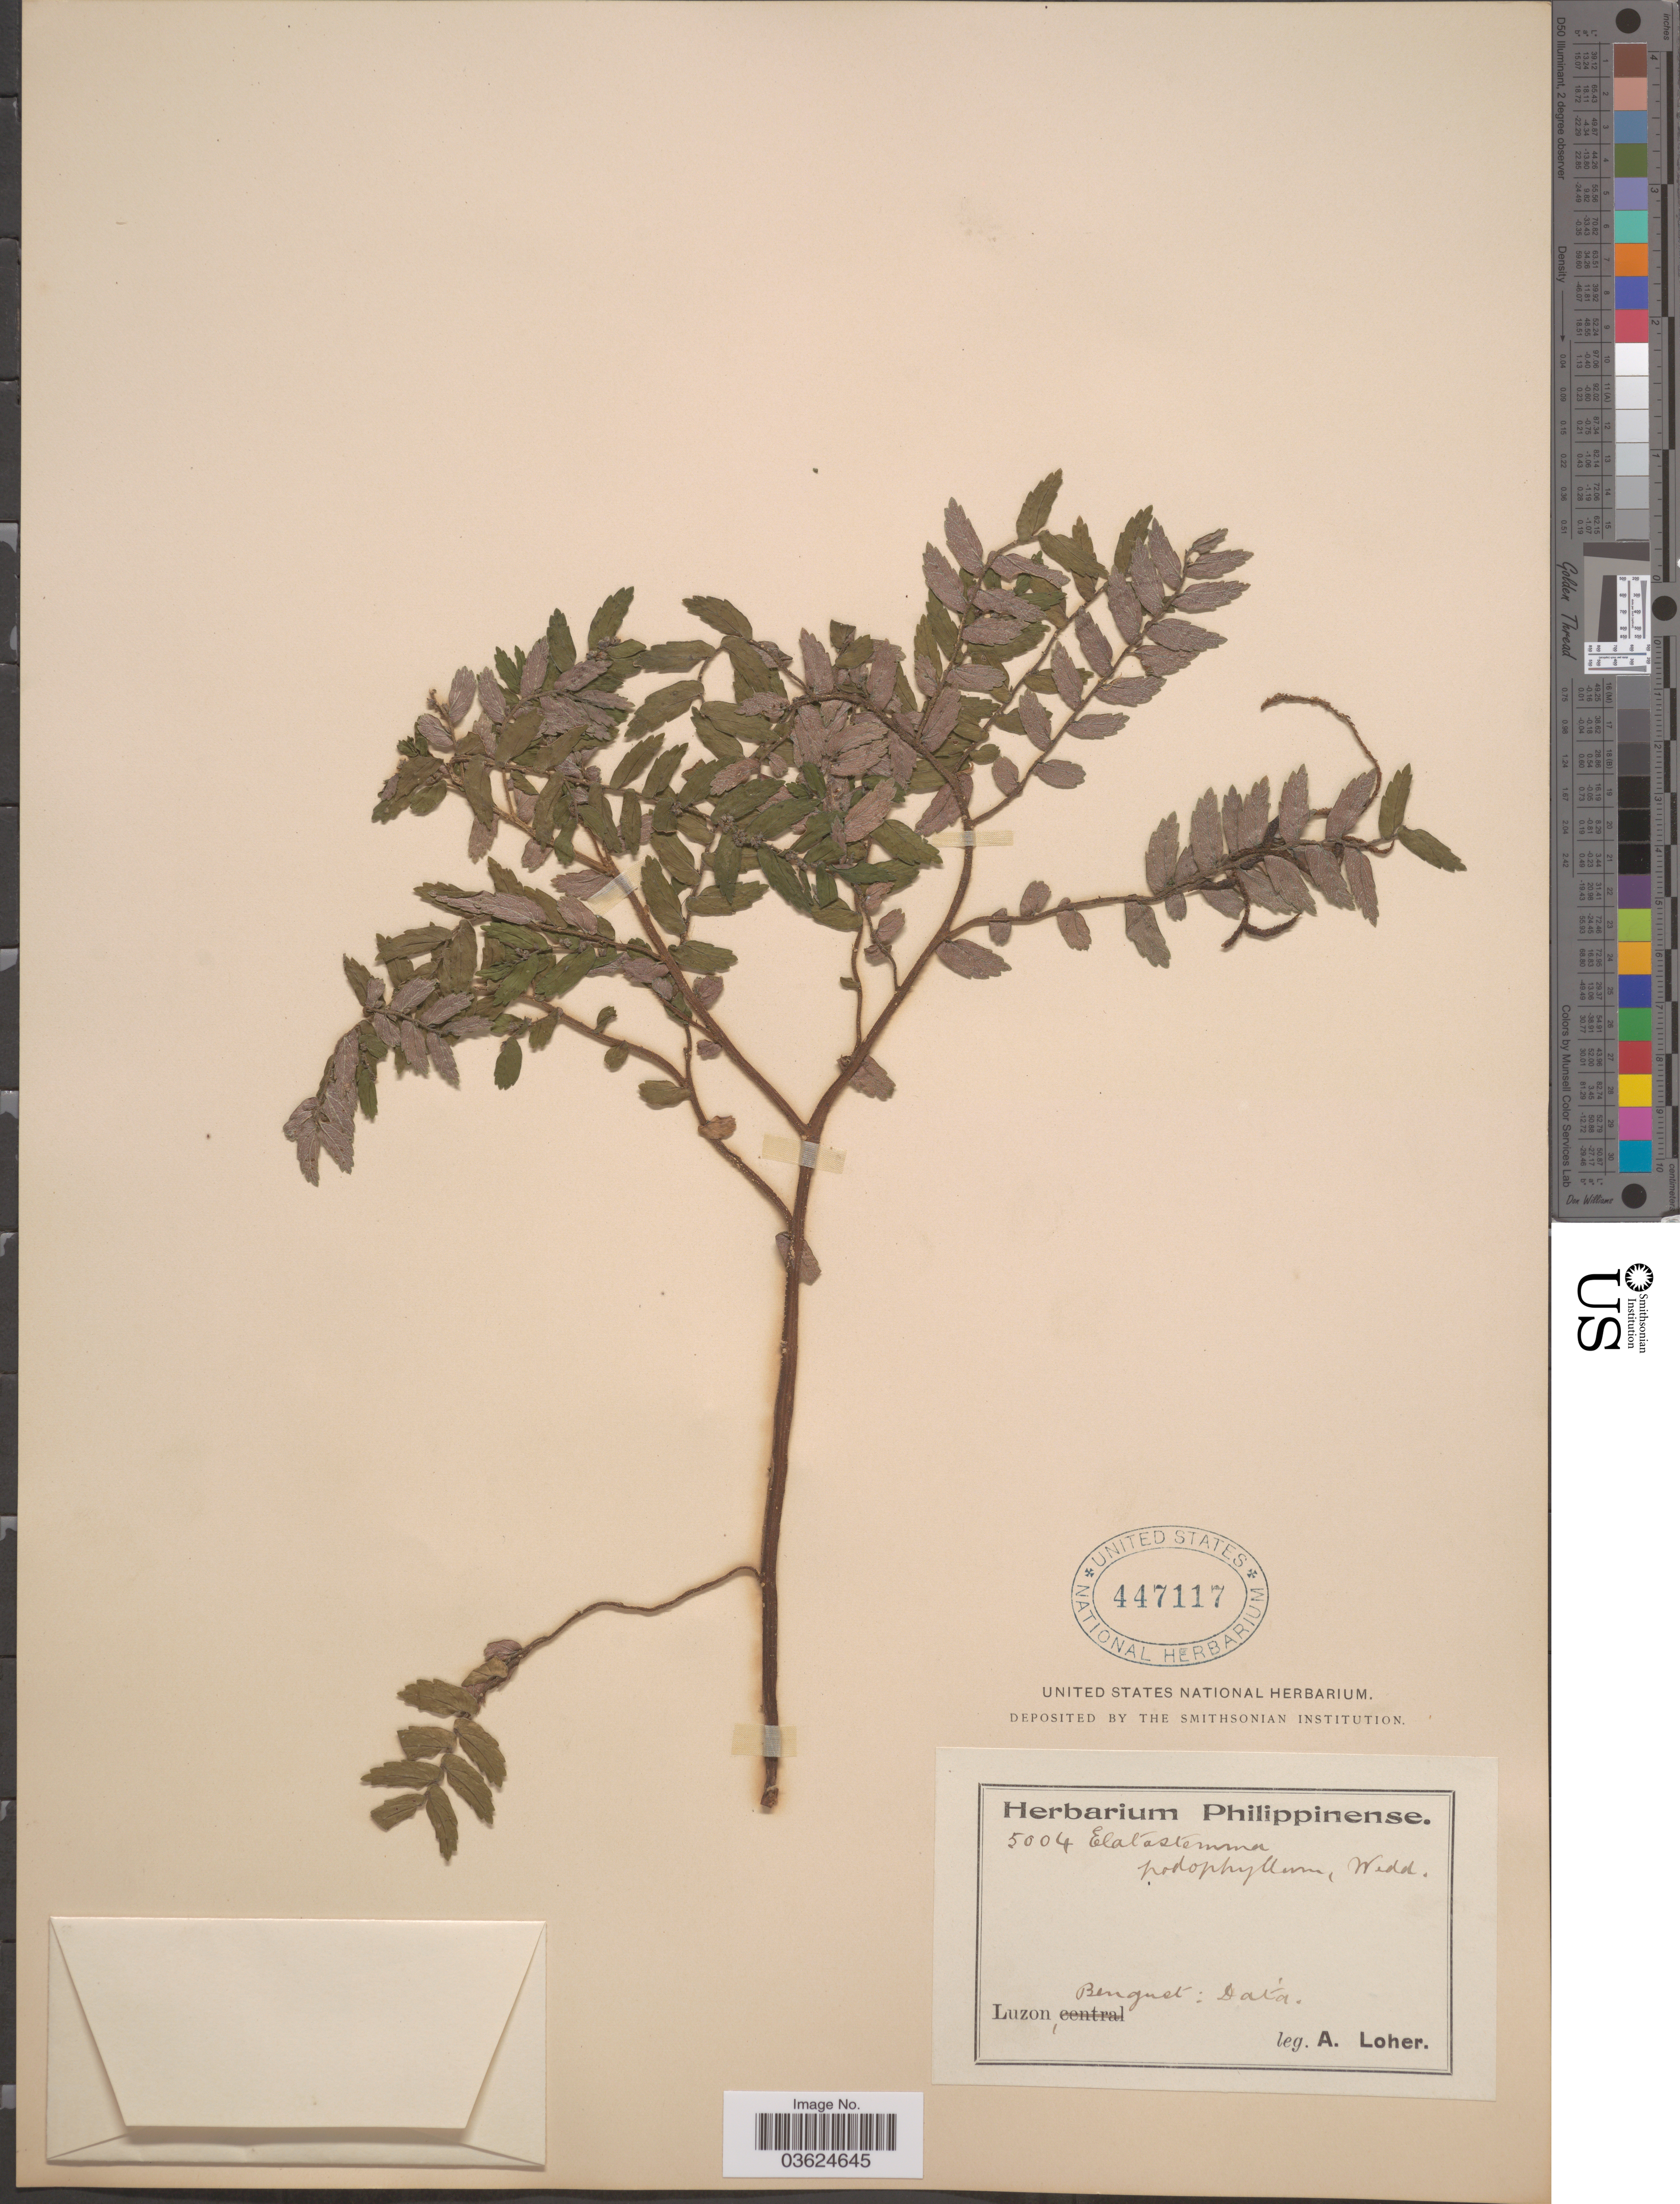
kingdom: Plantae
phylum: Tracheophyta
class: Magnoliopsida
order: Rosales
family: Urticaceae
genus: Elatostema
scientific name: Elatostema podophyllum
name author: Wedd.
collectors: A. Loher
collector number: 5004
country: Philippines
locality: Luzon. Benguet: Datá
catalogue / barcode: US 447117